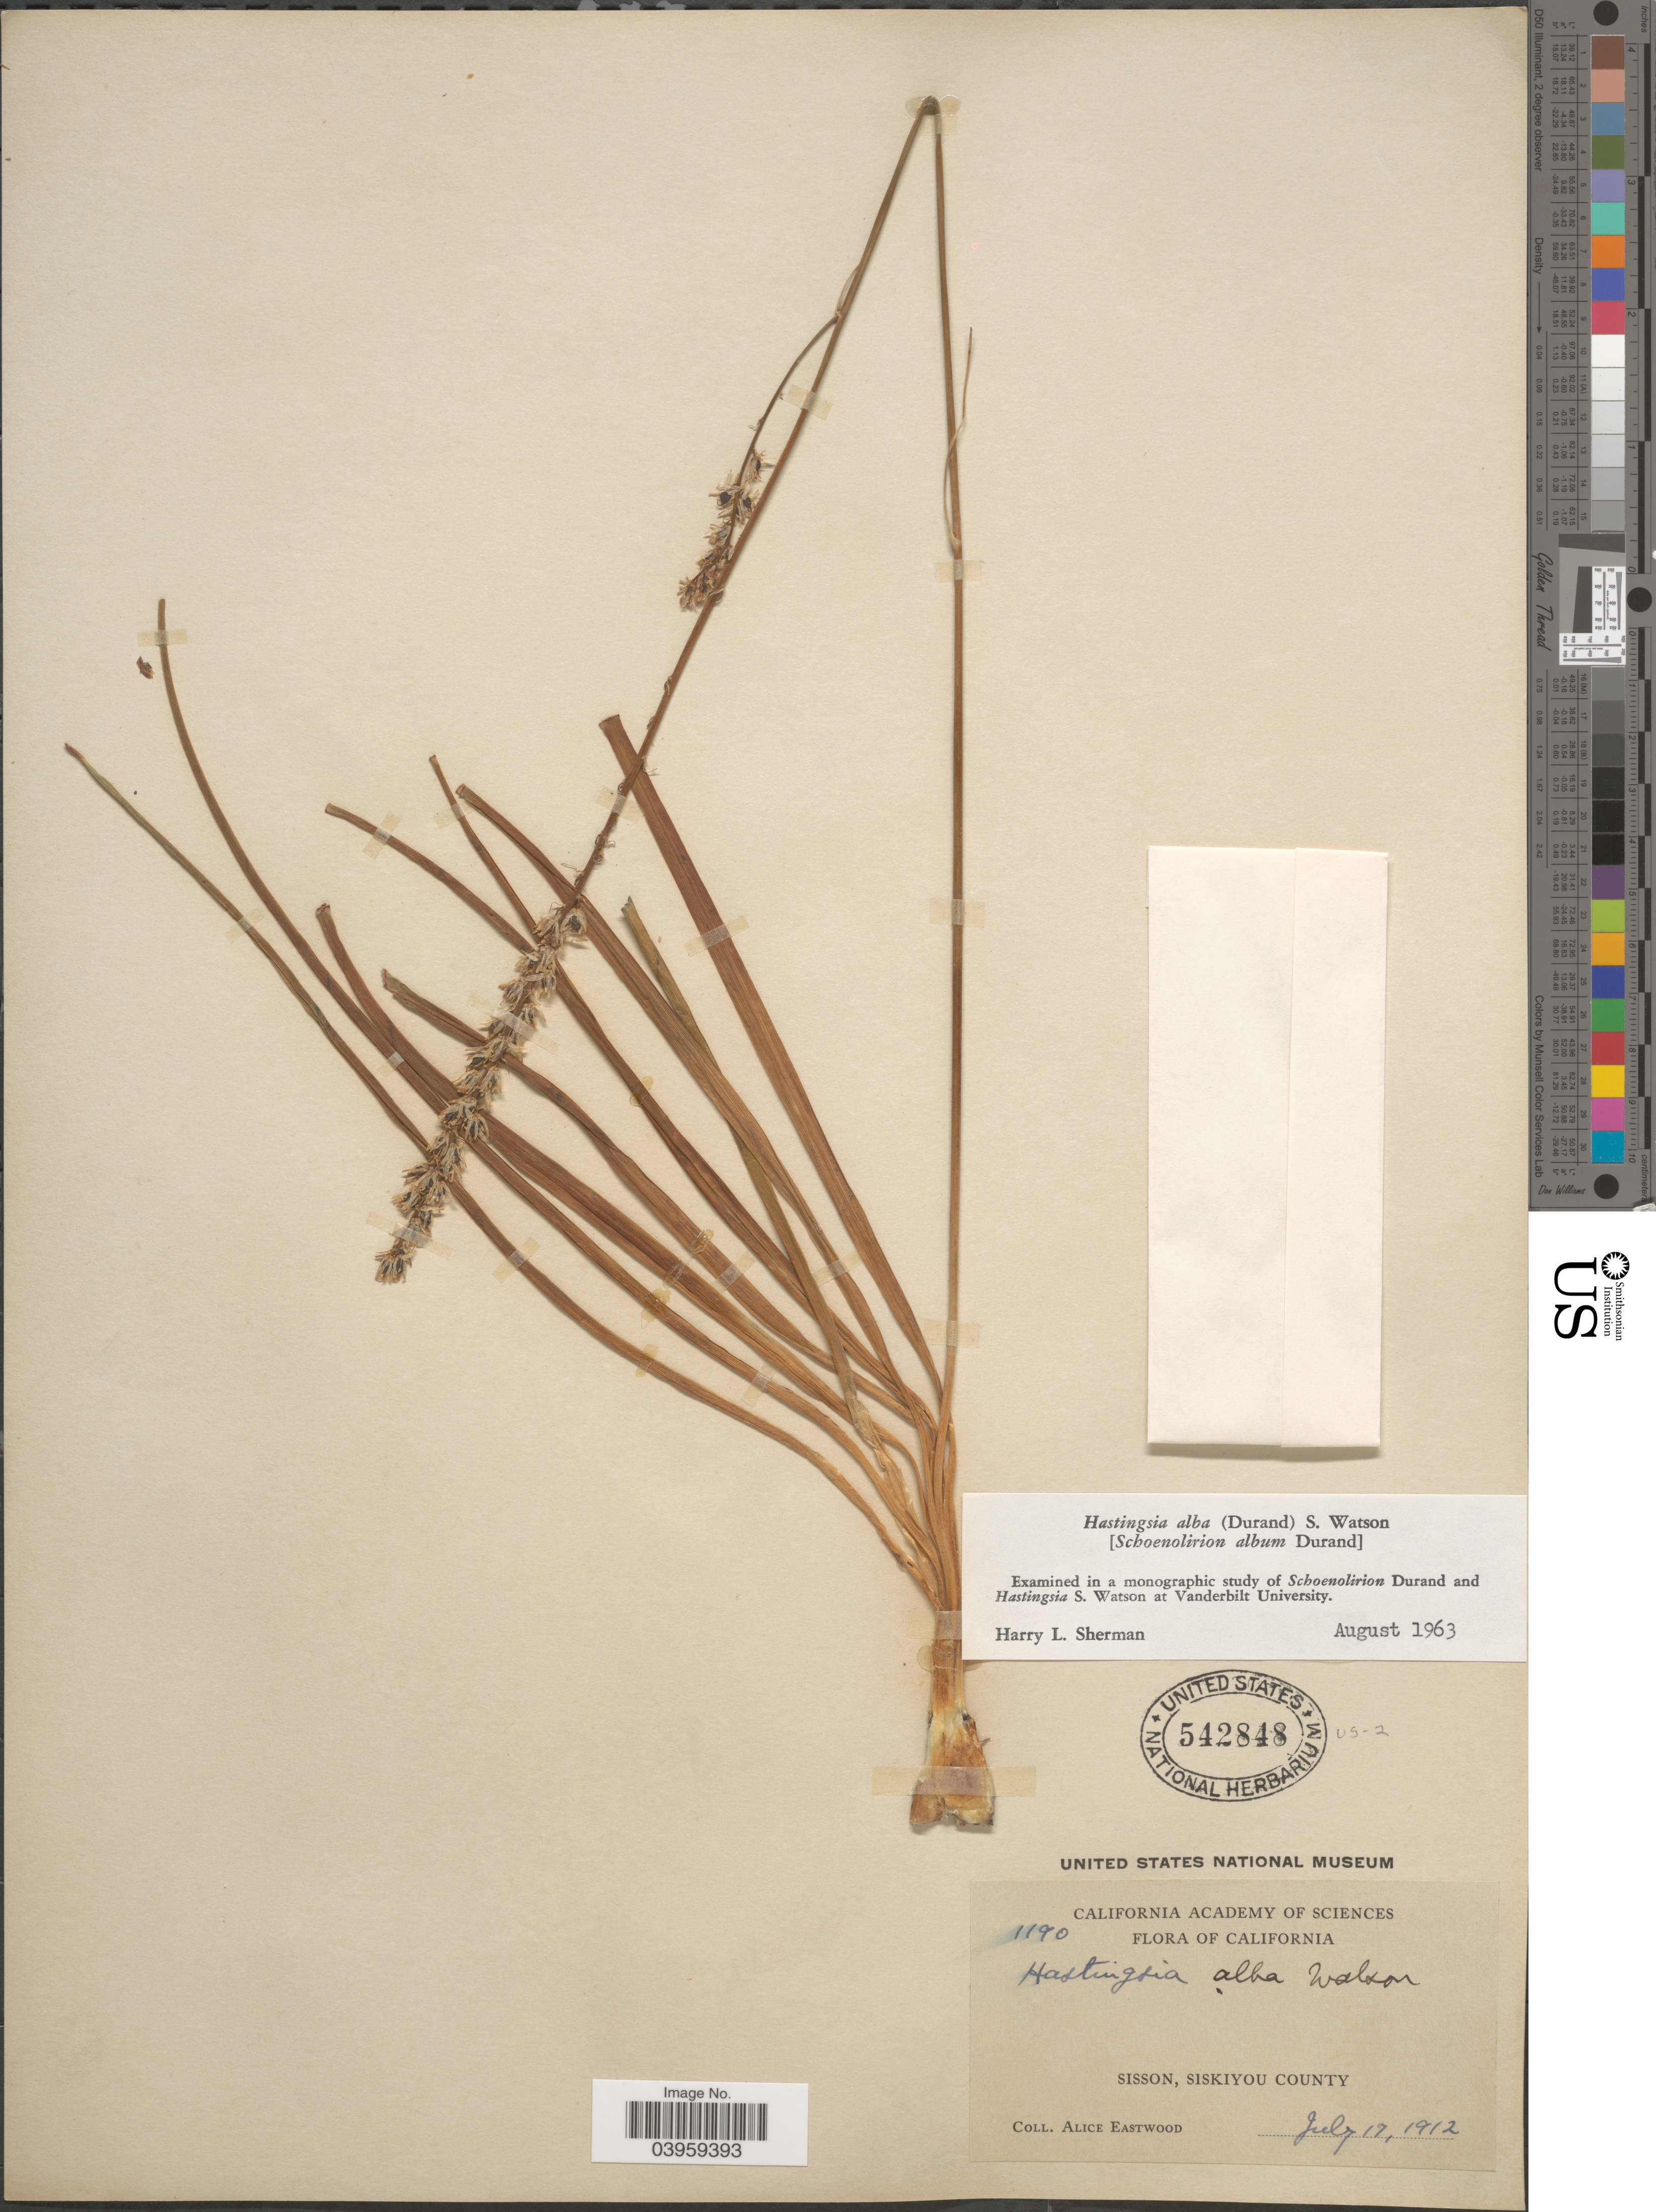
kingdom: Plantae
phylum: Tracheophyta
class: Liliopsida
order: Asparagales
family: Asparagaceae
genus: Hastingsia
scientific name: Hastingsia alba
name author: (Durand) S. Watson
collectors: A. Eastwood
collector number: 1190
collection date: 1912-07-17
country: United States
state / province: California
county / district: Siskiyou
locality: Sisson, Siskiyou County.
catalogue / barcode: US 542848